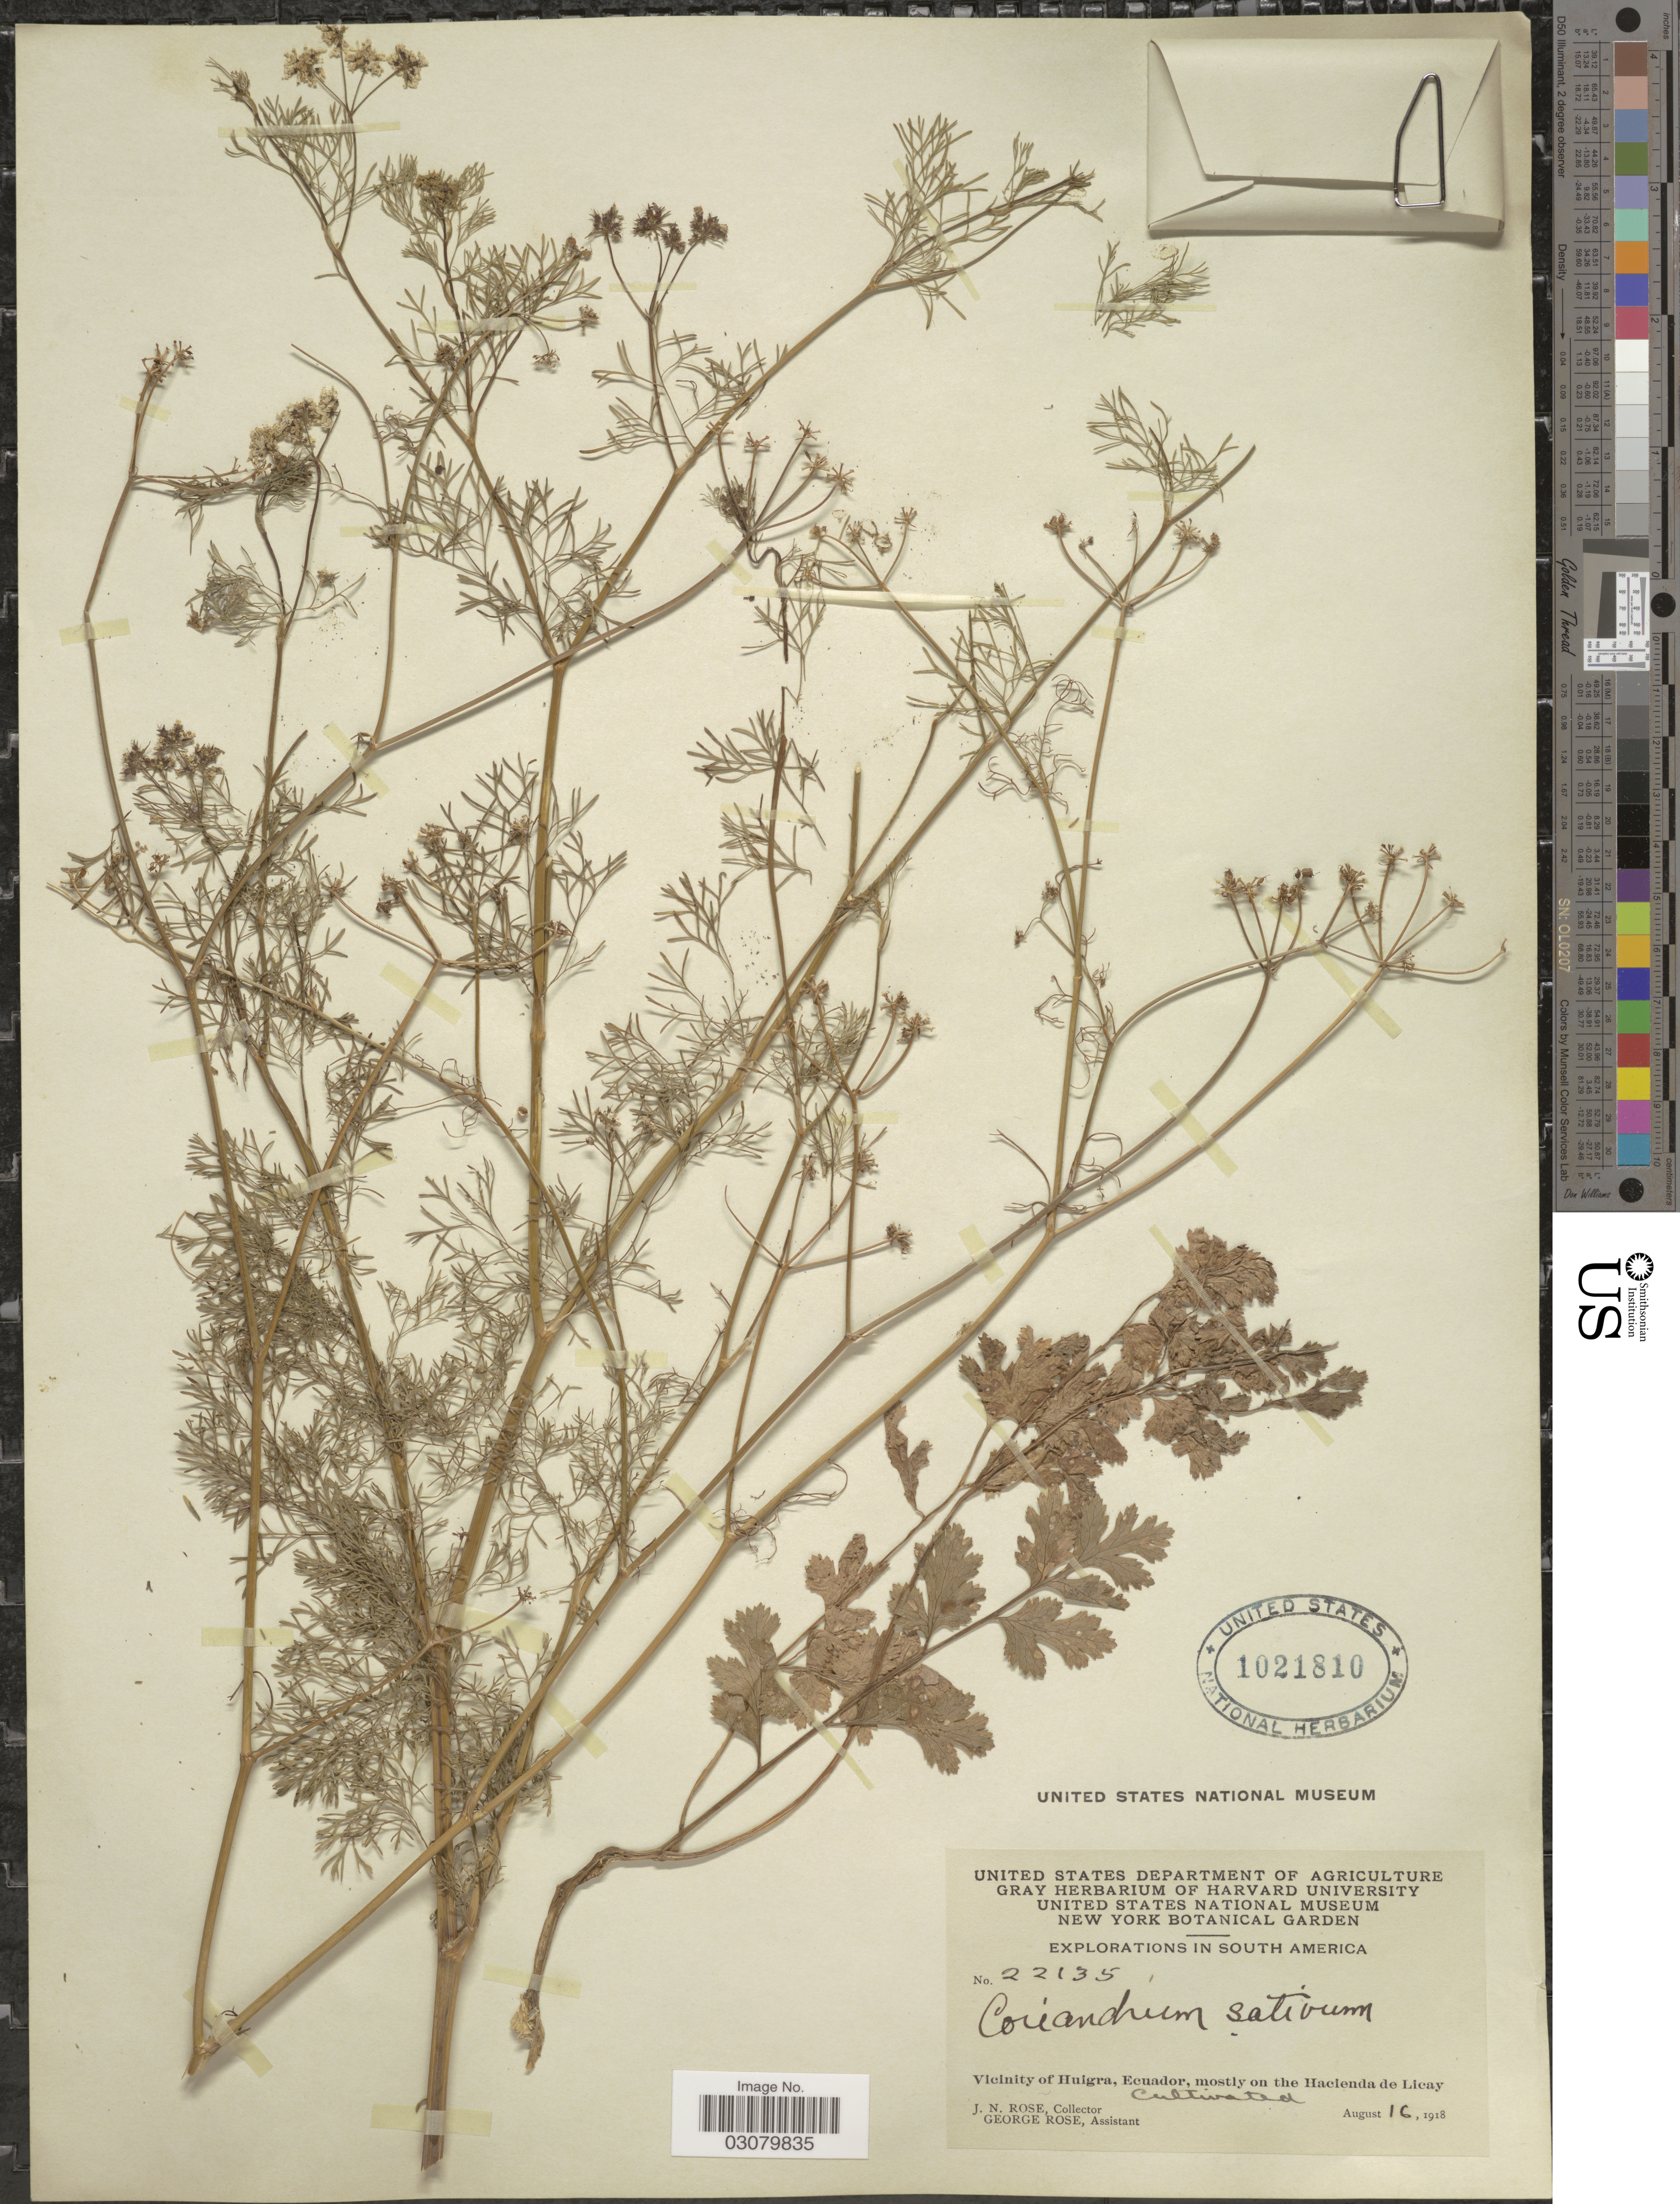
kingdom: Plantae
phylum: Tracheophyta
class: Magnoliopsida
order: Apiales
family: Apiaceae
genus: Coriandrum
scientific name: Coriandrum sativum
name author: L.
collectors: J. N. Rose & G. Rose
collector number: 22135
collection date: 1918-08-16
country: Ecuador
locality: Vicinity of Huigra, mostly on the Hacienda Licay.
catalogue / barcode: US 1021810